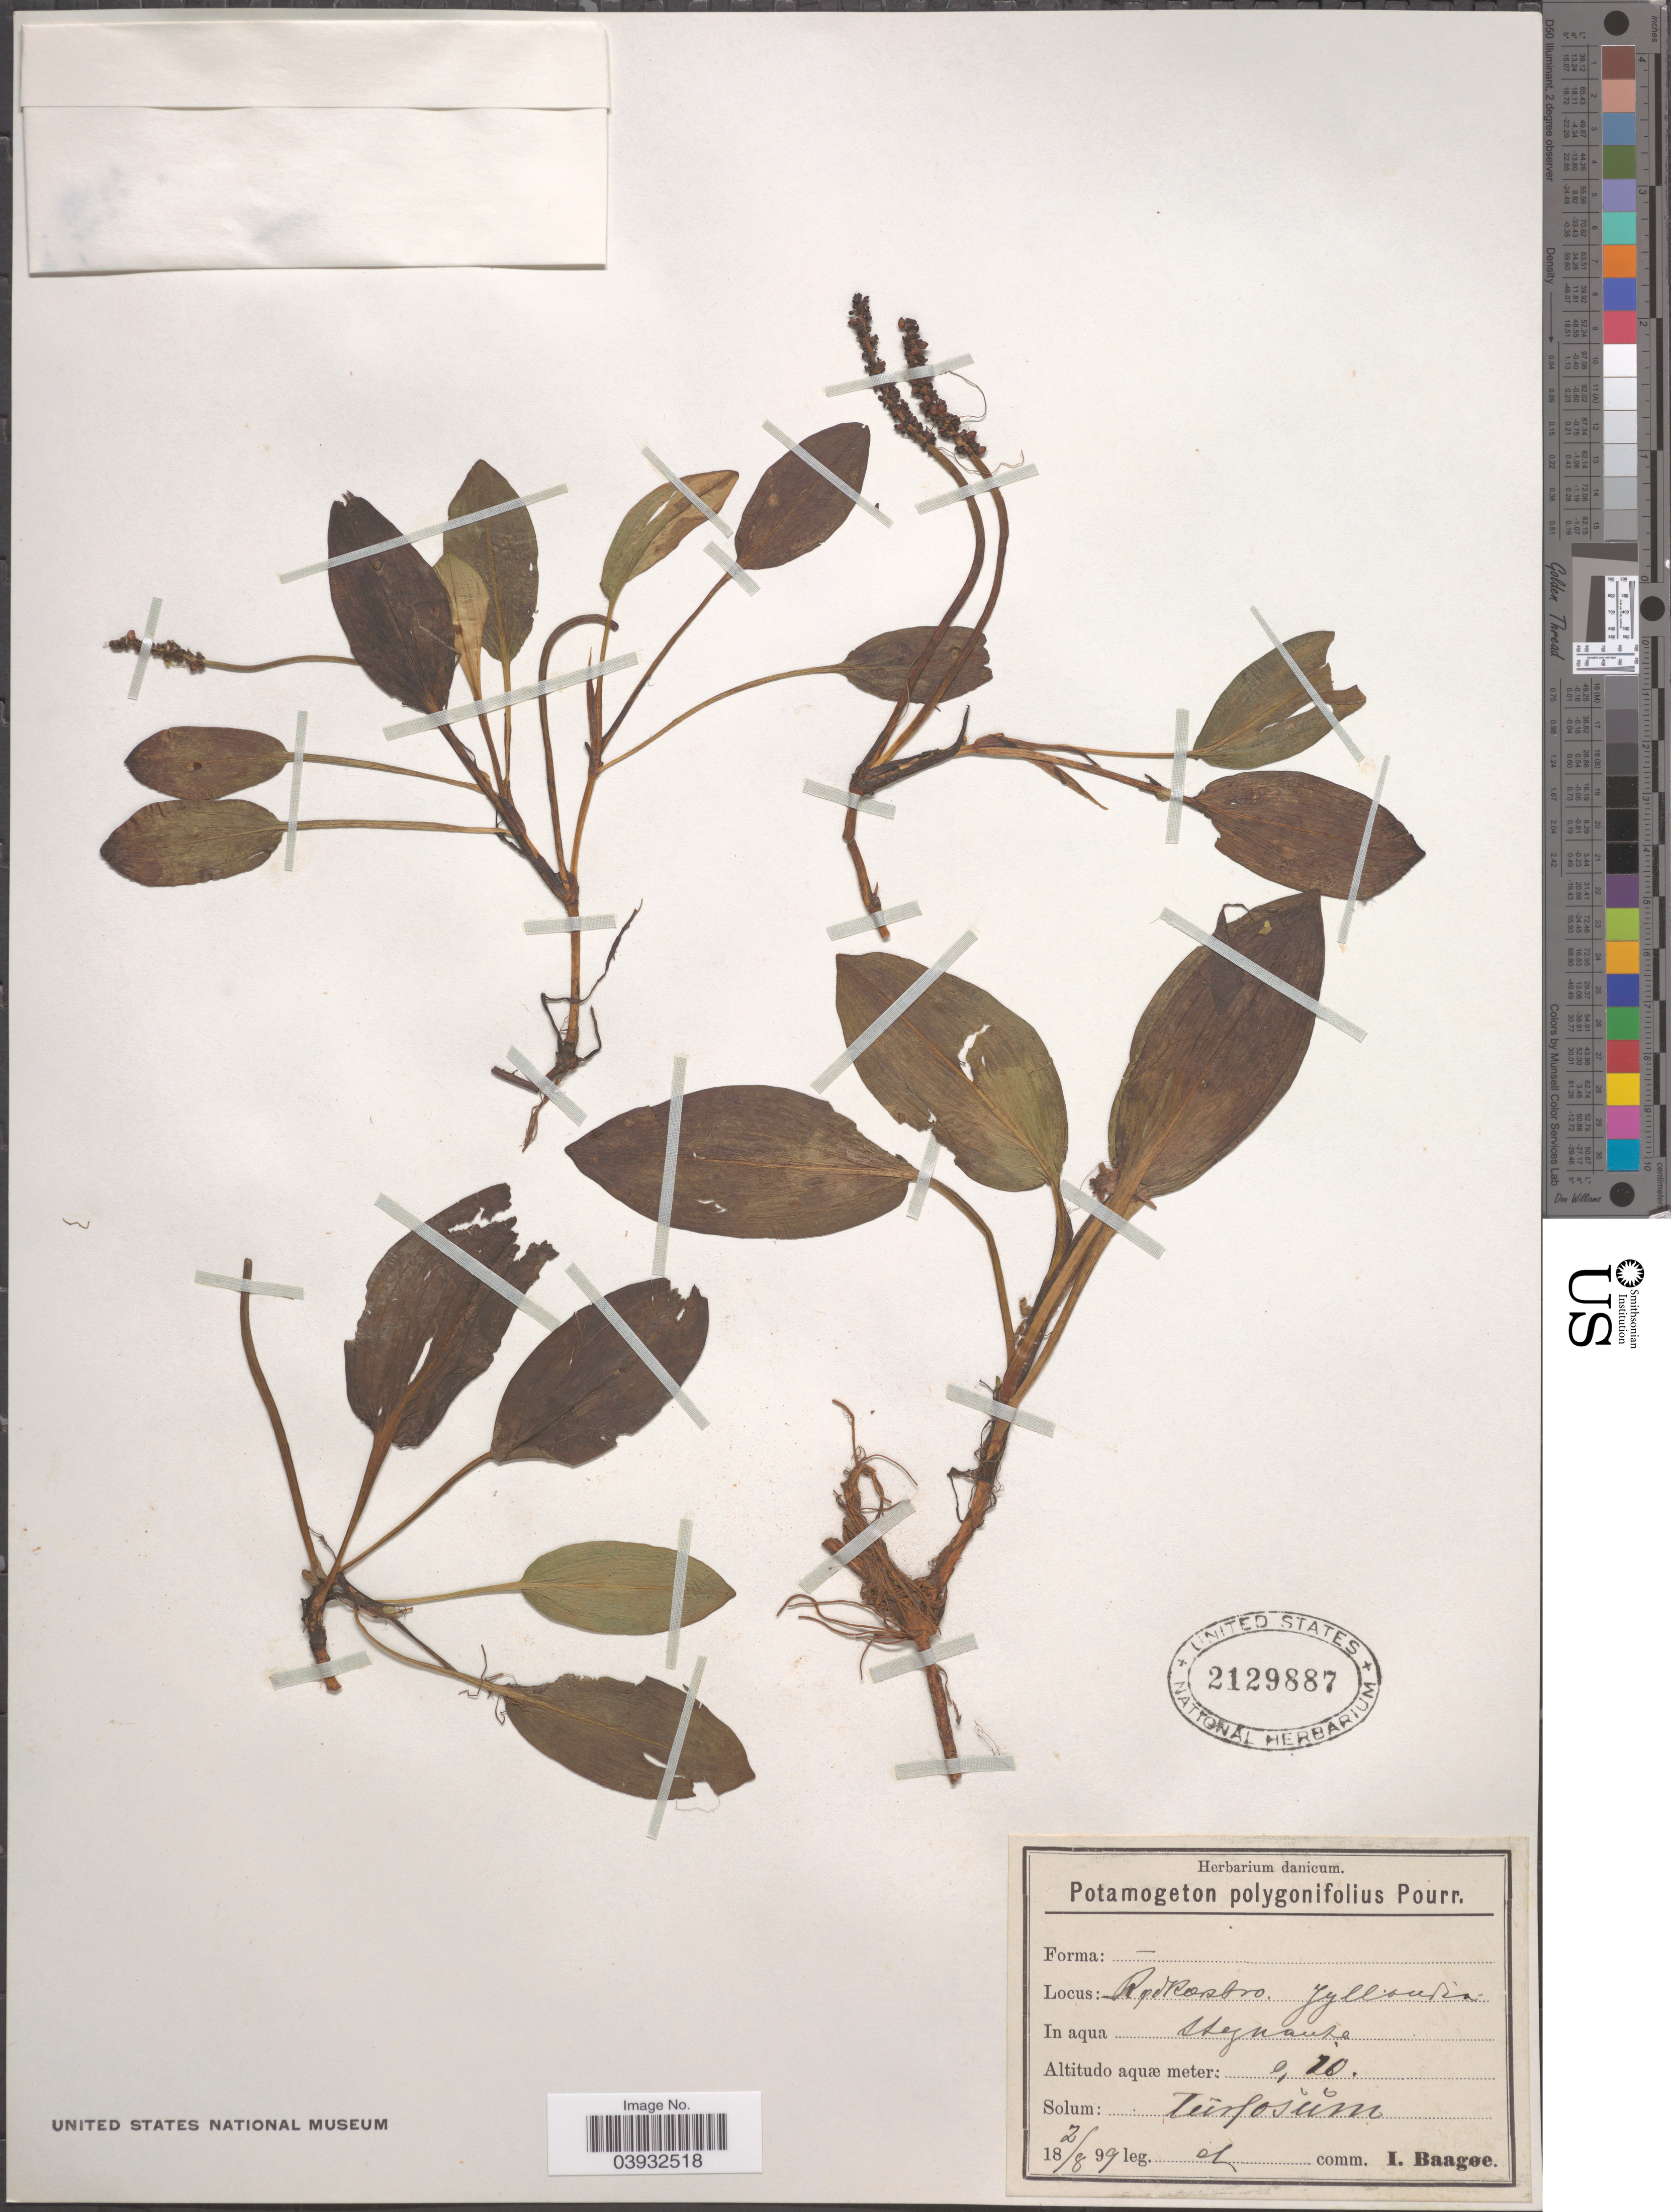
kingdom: Plantae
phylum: Tracheophyta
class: Liliopsida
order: Alismatales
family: Potamogetonaceae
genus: Potamogeton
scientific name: Potamogeton polygonifolius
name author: Pourr.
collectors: I. Baagøe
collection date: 1899-08-02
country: Denmark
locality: Rydrosbro, Jyllandia. In aqua Staguante.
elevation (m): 0.1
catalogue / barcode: US 2129887